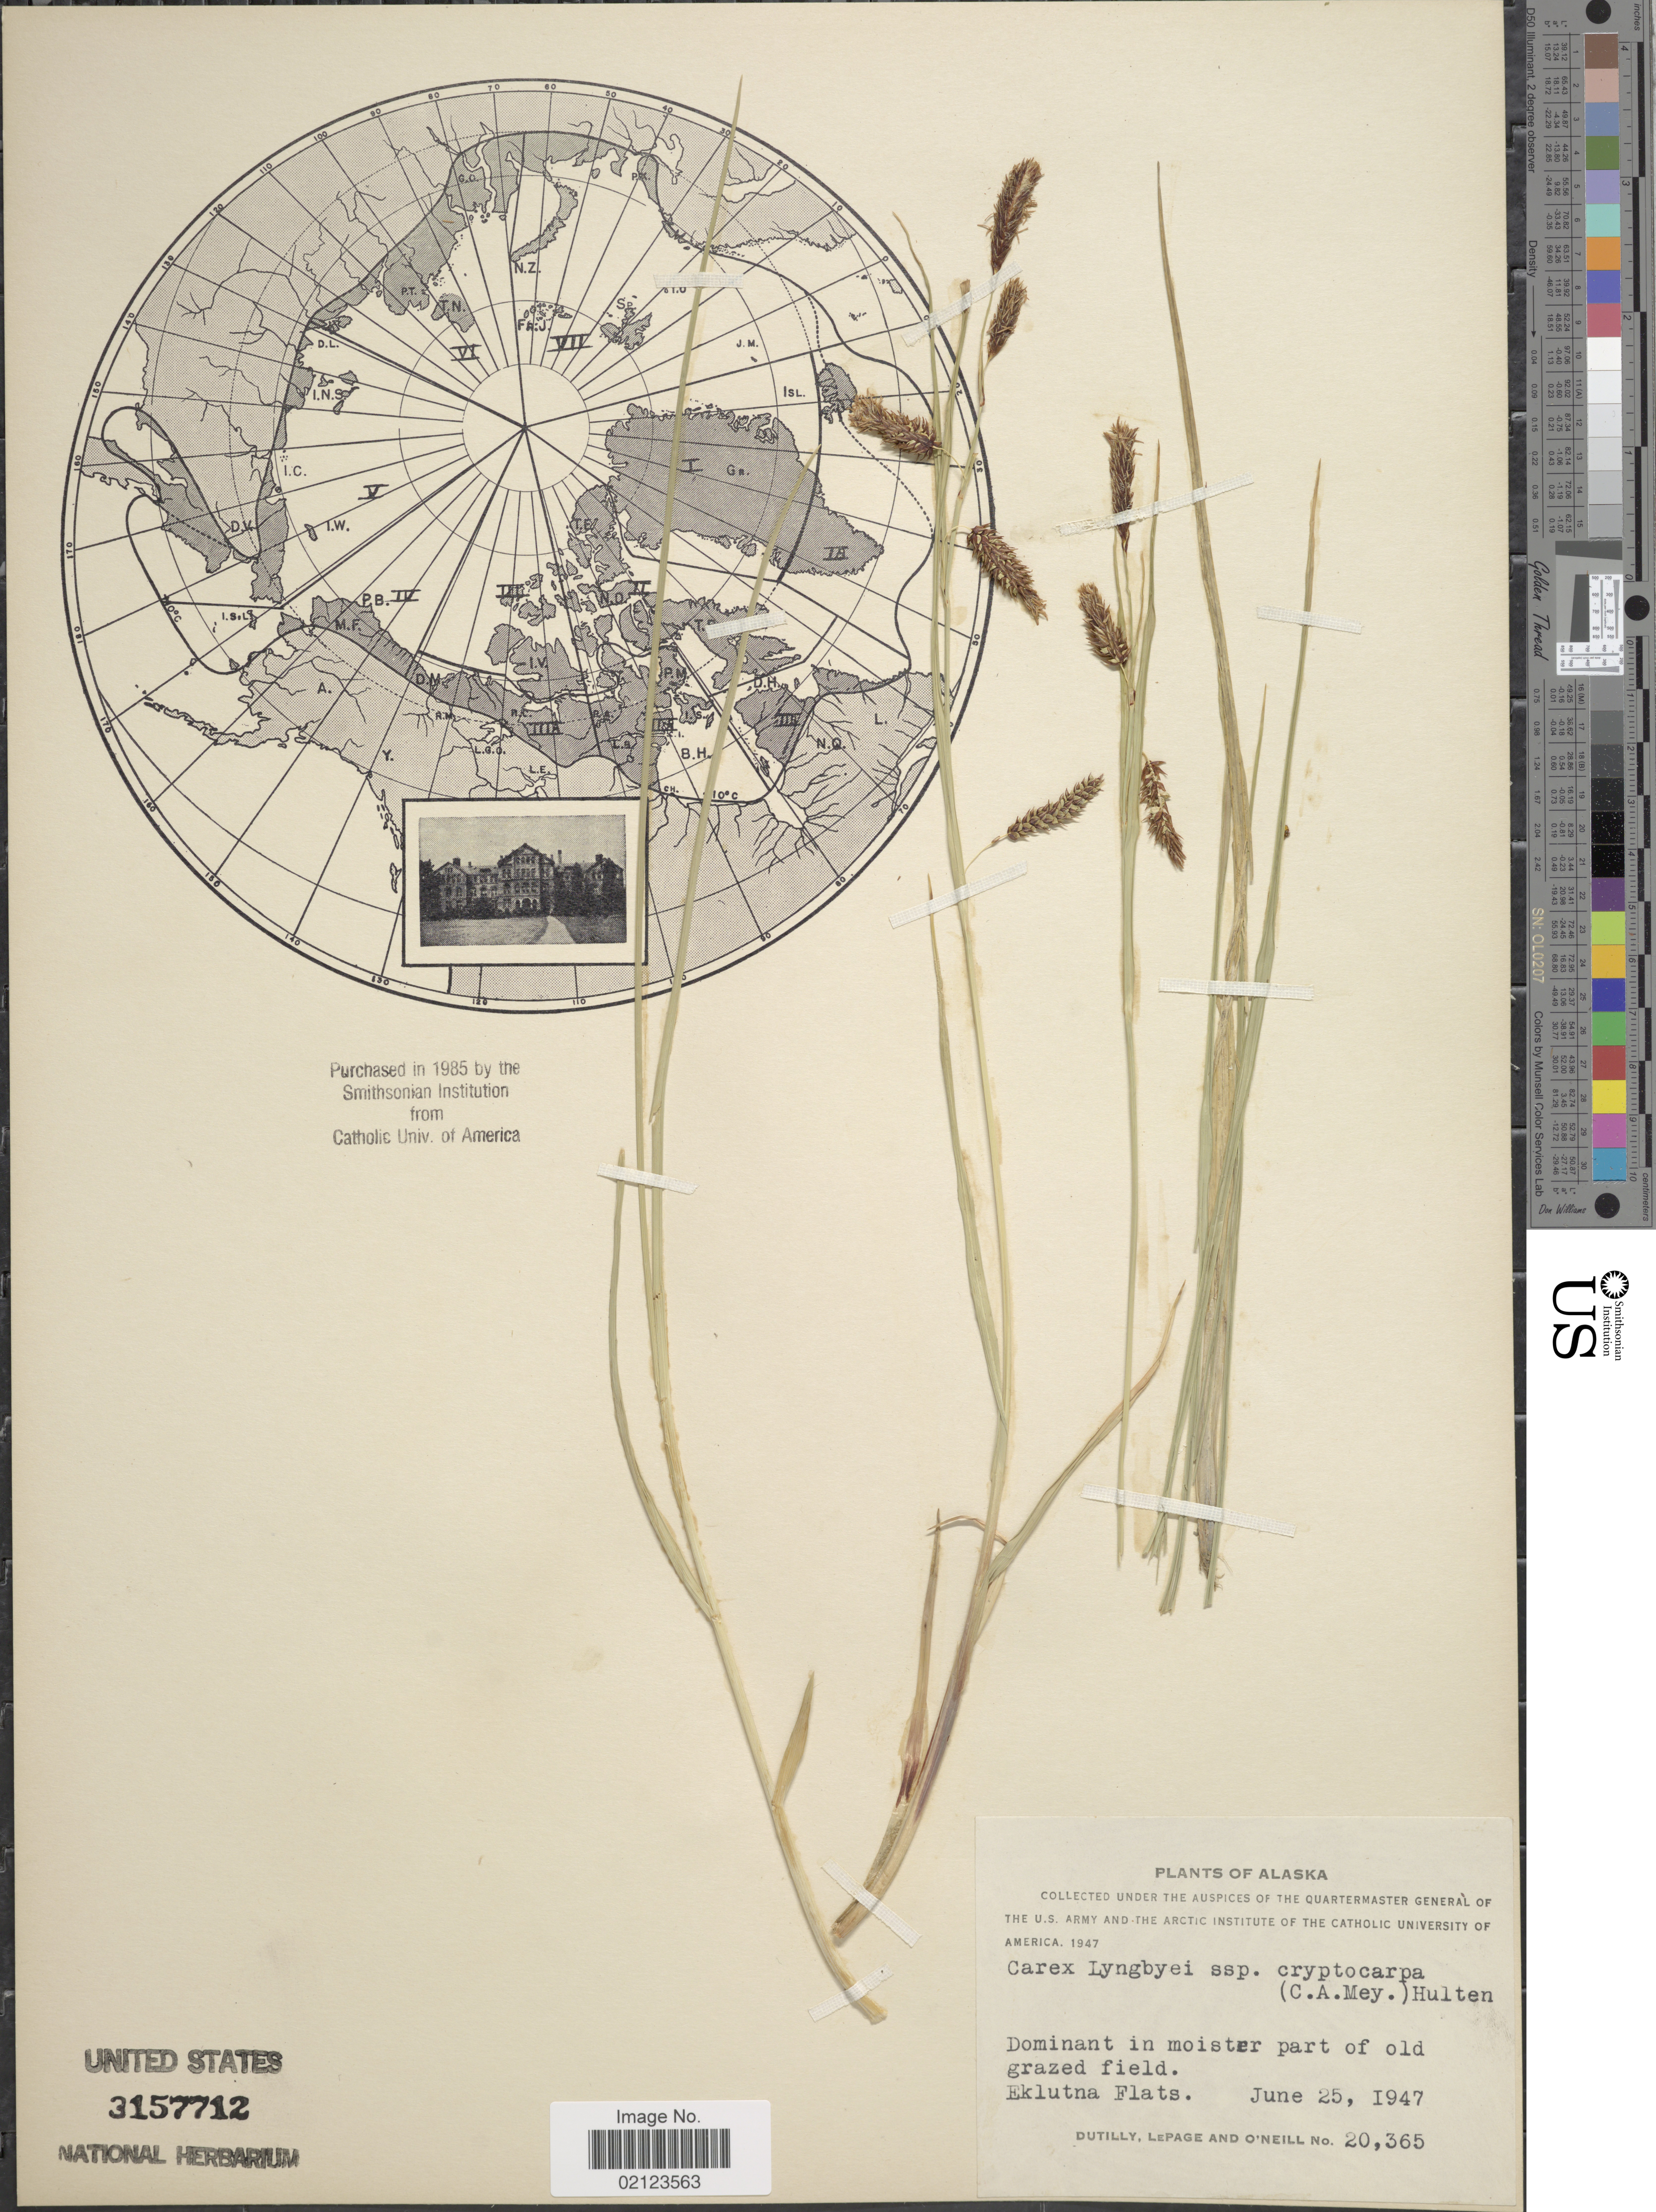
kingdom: Plantae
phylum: Tracheophyta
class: Liliopsida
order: Poales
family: Cyperaceae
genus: Carex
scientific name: Carex lyngbyei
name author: Hornem.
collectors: -. Dutilly, -. LePage & -. O'Neill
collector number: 20365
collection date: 1947-06-25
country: United States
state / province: Alaska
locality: Eklutna Flats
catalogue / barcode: US 3157712